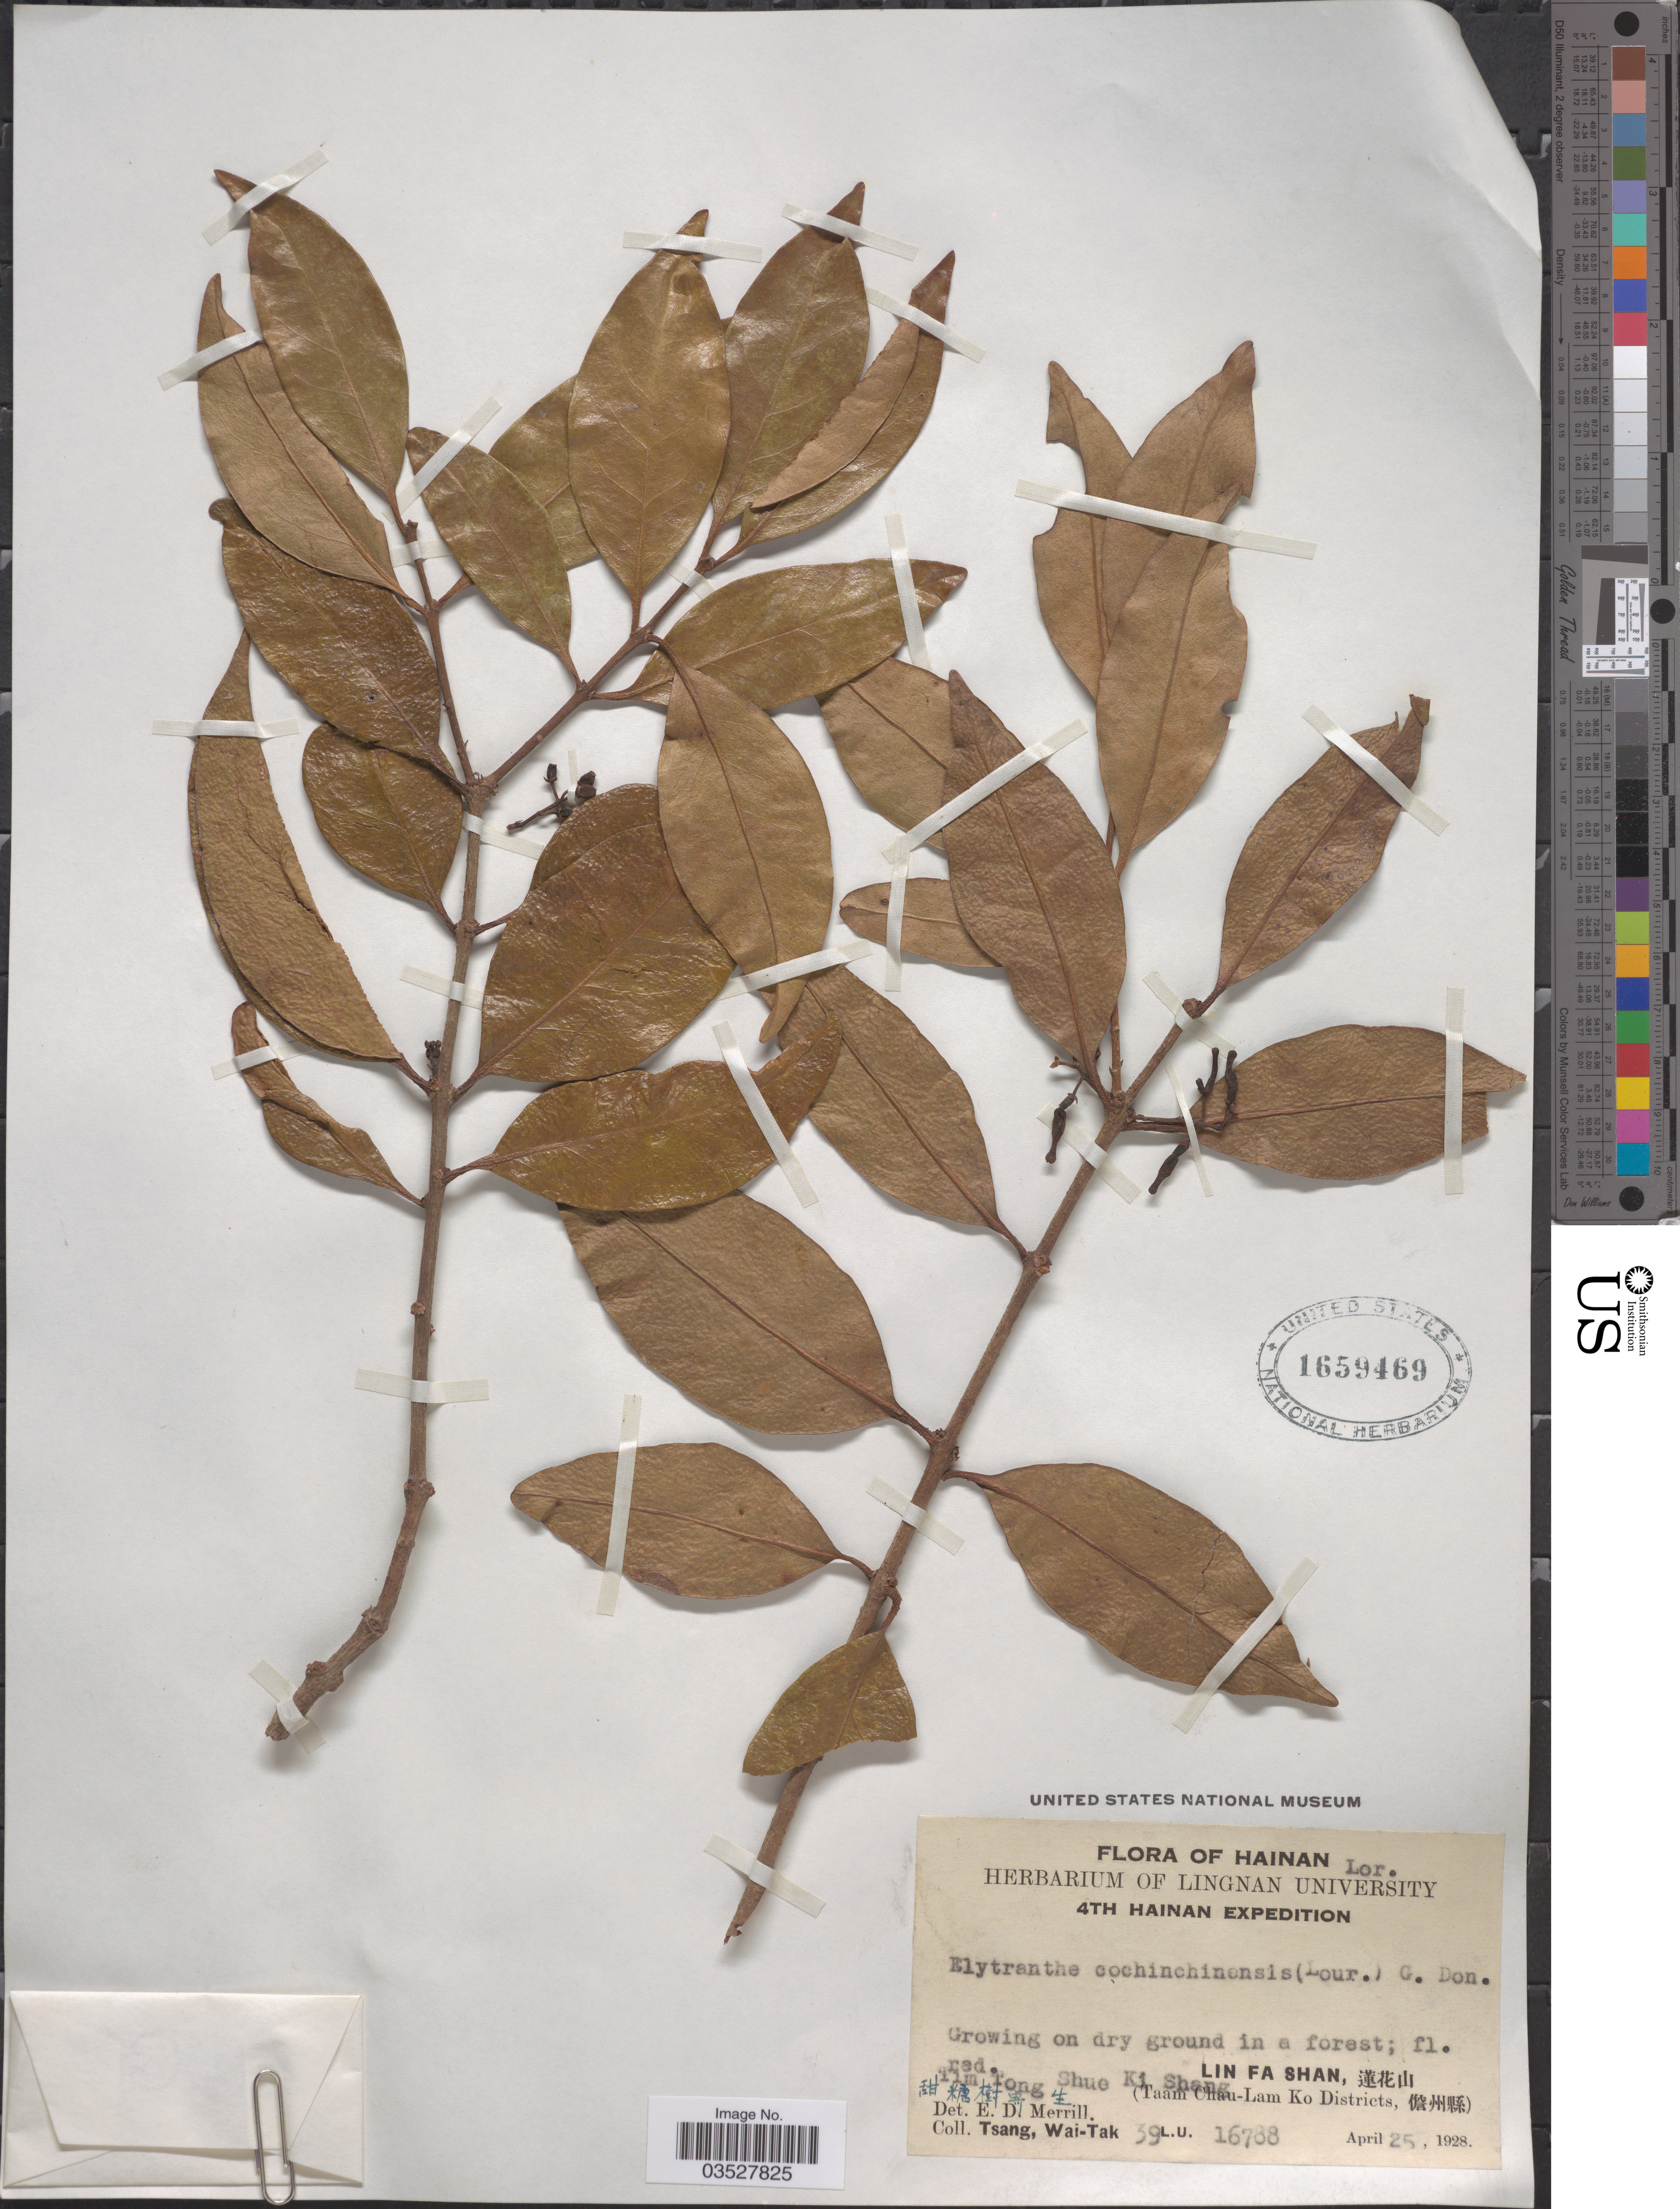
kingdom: Plantae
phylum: Tracheophyta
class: Magnoliopsida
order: Santalales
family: Loranthaceae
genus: Elytranthe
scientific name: Elytranthe cochinchinensis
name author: (Lour.) G. Don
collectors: W. T. Tsang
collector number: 39L.U.16788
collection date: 1928-04-25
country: China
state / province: Hainan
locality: Lin Fa Shan, X. (Taam Chau-Lam Ko Districts, X). Tim Tong Shue Ki Shang X.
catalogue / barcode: US 1659469